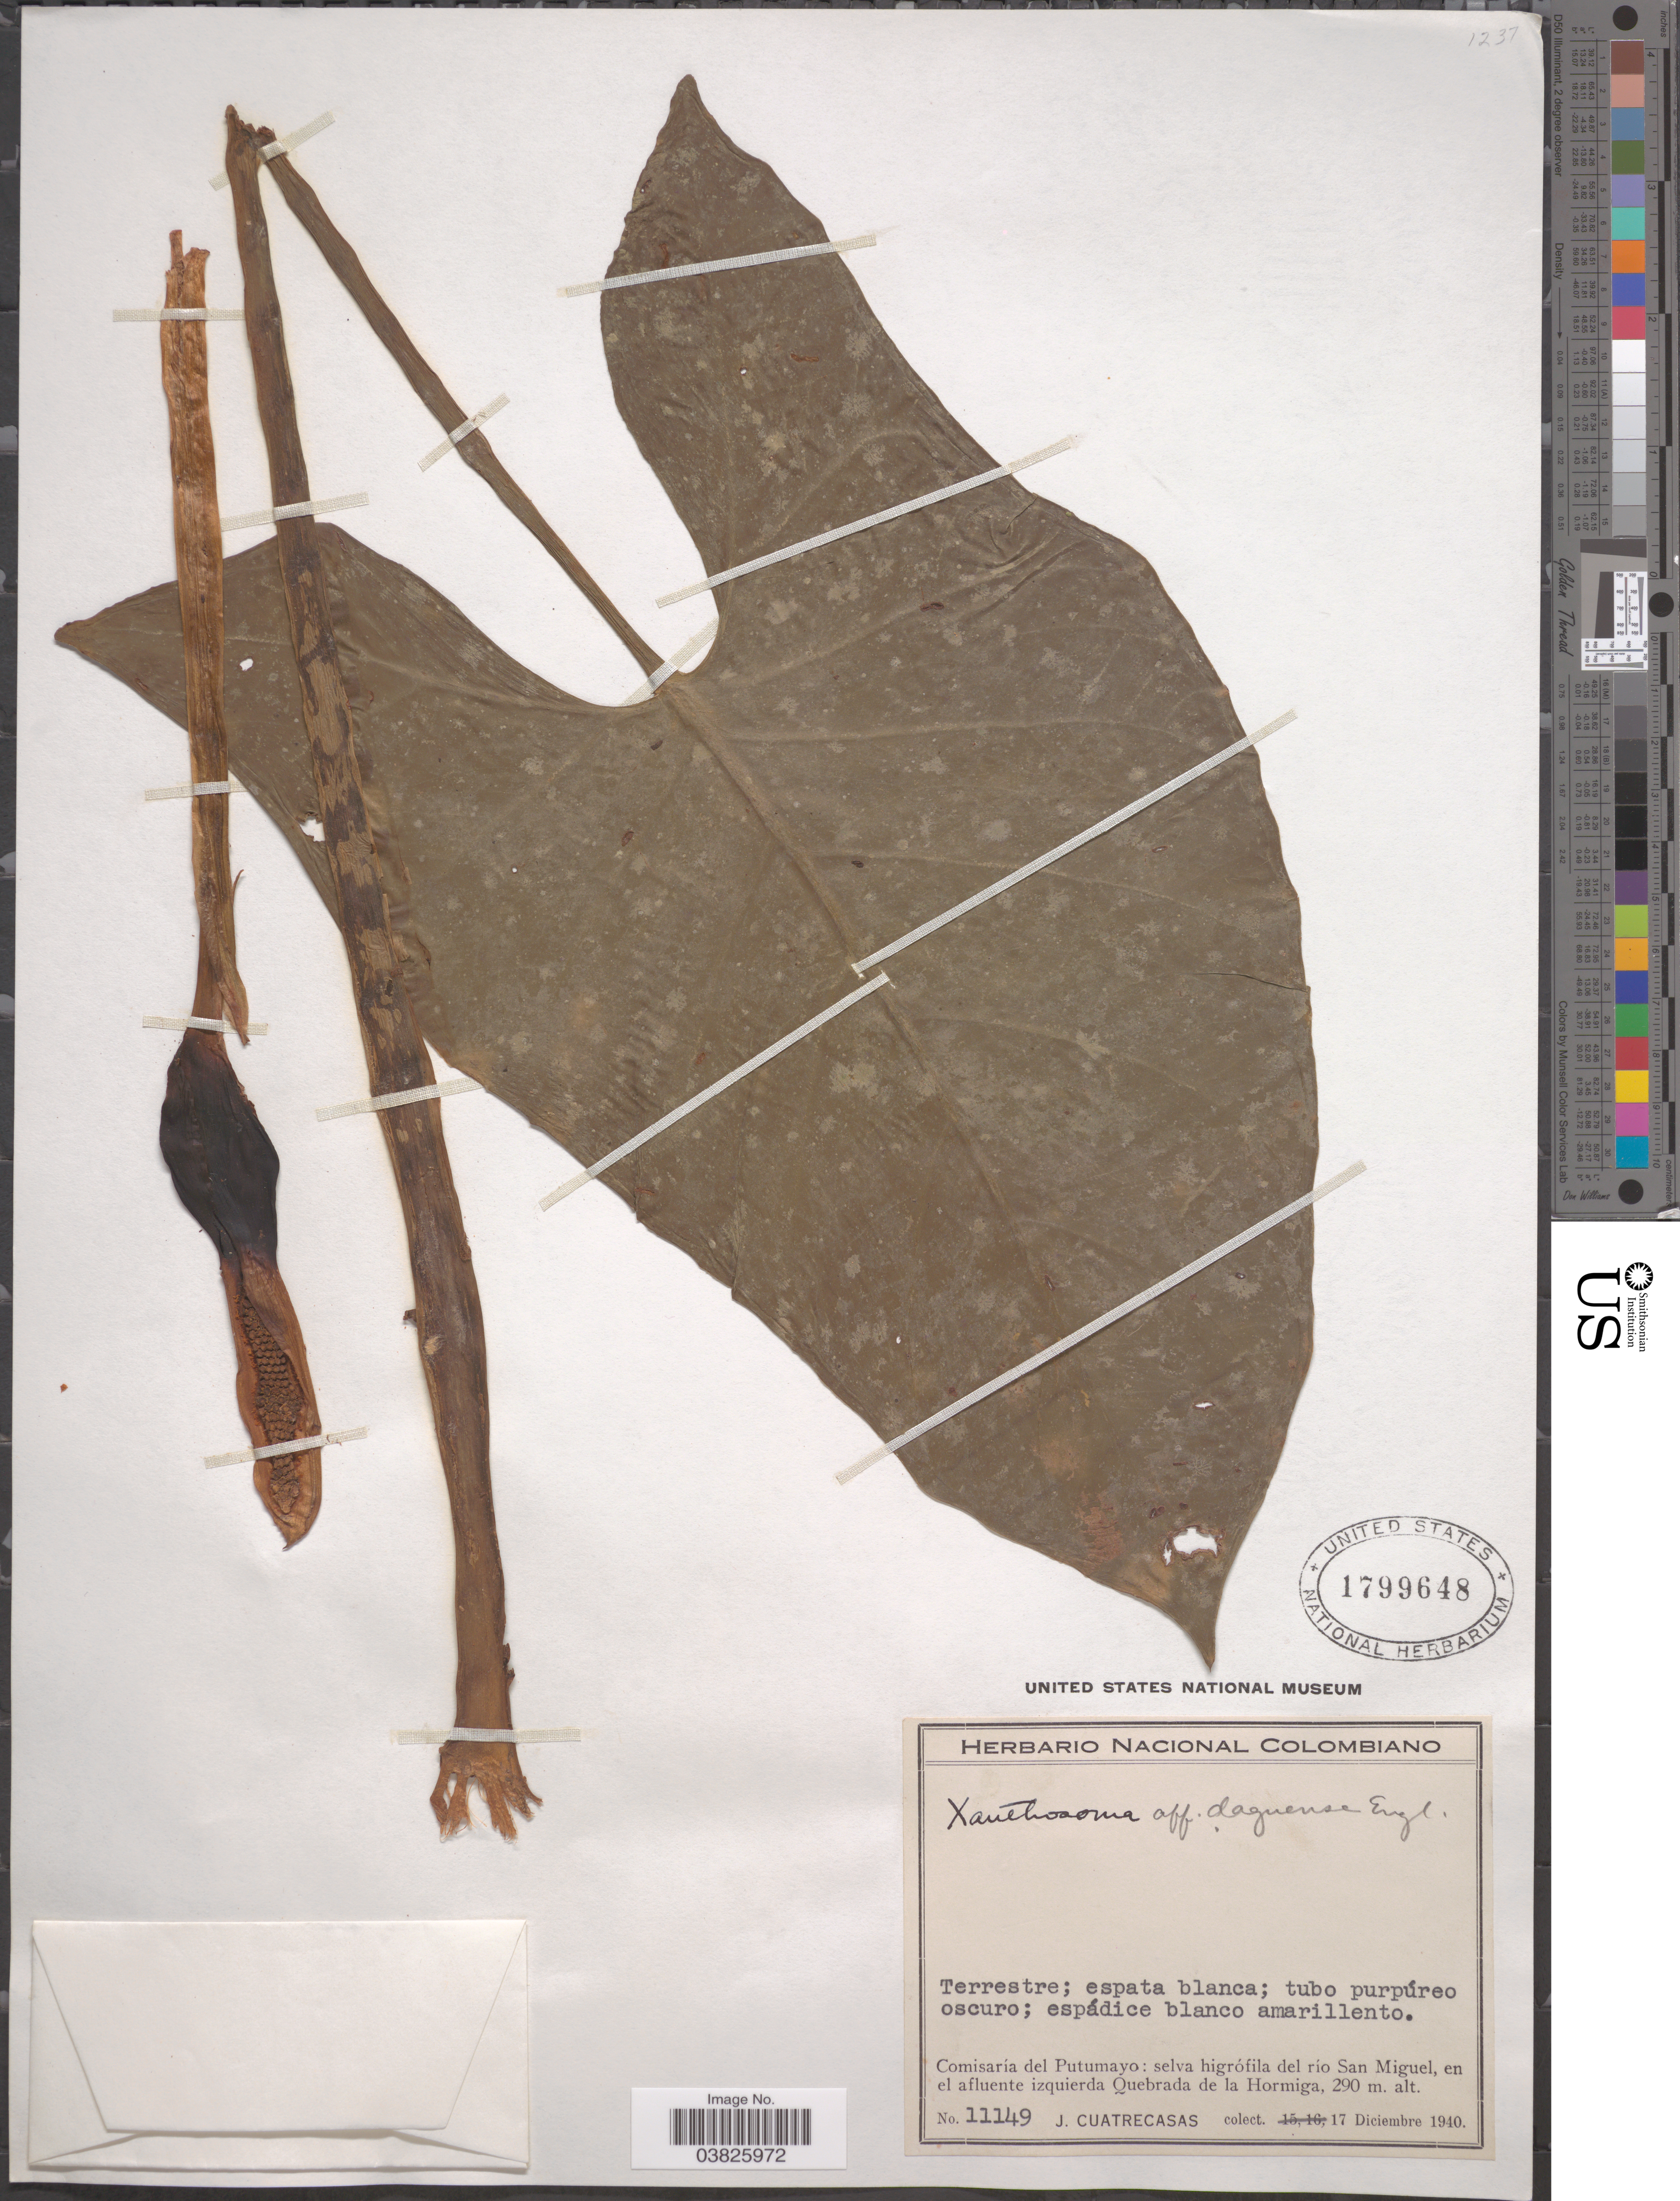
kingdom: Plantae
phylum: Tracheophyta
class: Liliopsida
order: Alismatales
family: Araceae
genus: Xanthosoma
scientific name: Xanthosoma daguense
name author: Engl.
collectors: J. Cuatrecasas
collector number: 11149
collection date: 1940-12-17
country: Colombia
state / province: Putumayo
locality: Comisaría del Putumayo: selva higrófila del río San Miguel, en el afluente izquierda Quebrada de la Hormiga.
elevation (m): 290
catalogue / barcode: US 1799648